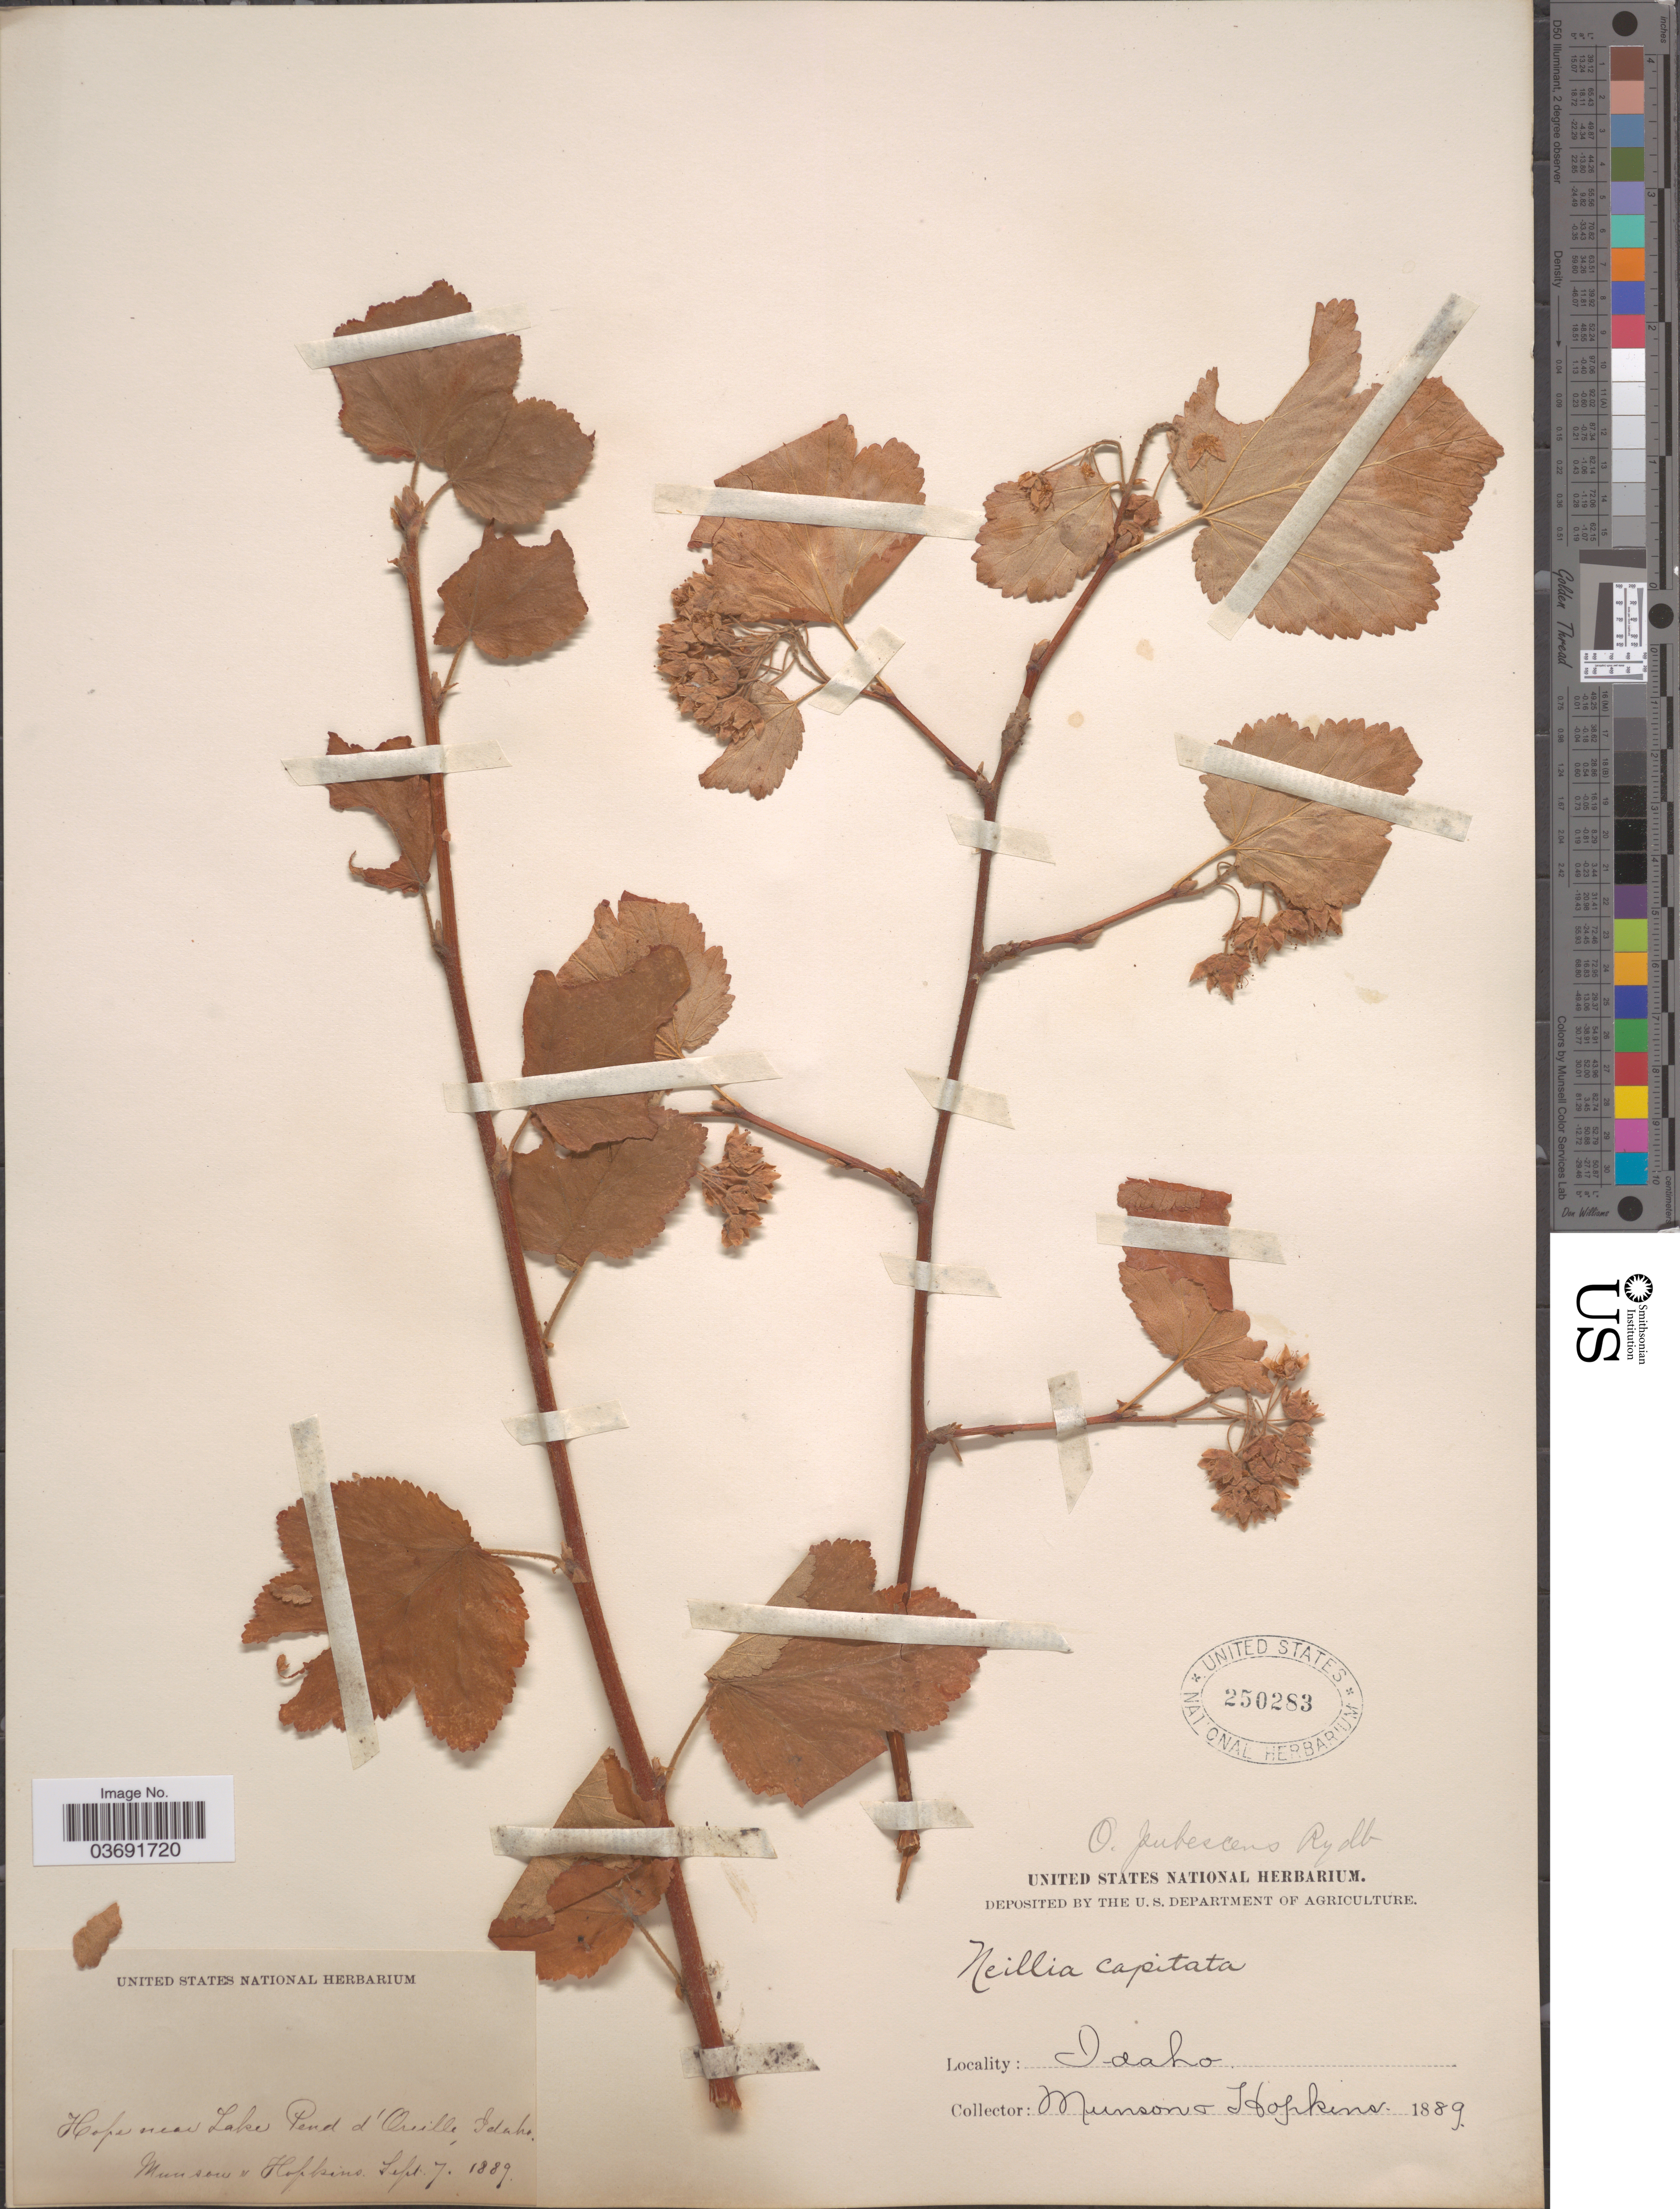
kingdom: Plantae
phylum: Tracheophyta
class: Magnoliopsida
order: Rosales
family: Rosaceae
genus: Physocarpus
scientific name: Physocarpus malvaceus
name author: (Greene) Kuntze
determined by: Strong, Mark T., (BOT), Smithsonian Institution - National Museum of Natural History (UNITED STATES)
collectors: -. Munson & -- Hopkins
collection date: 1889-09-07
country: United States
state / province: Idaho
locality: Hope near Lake Pend d'Oreille.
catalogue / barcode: US 250283